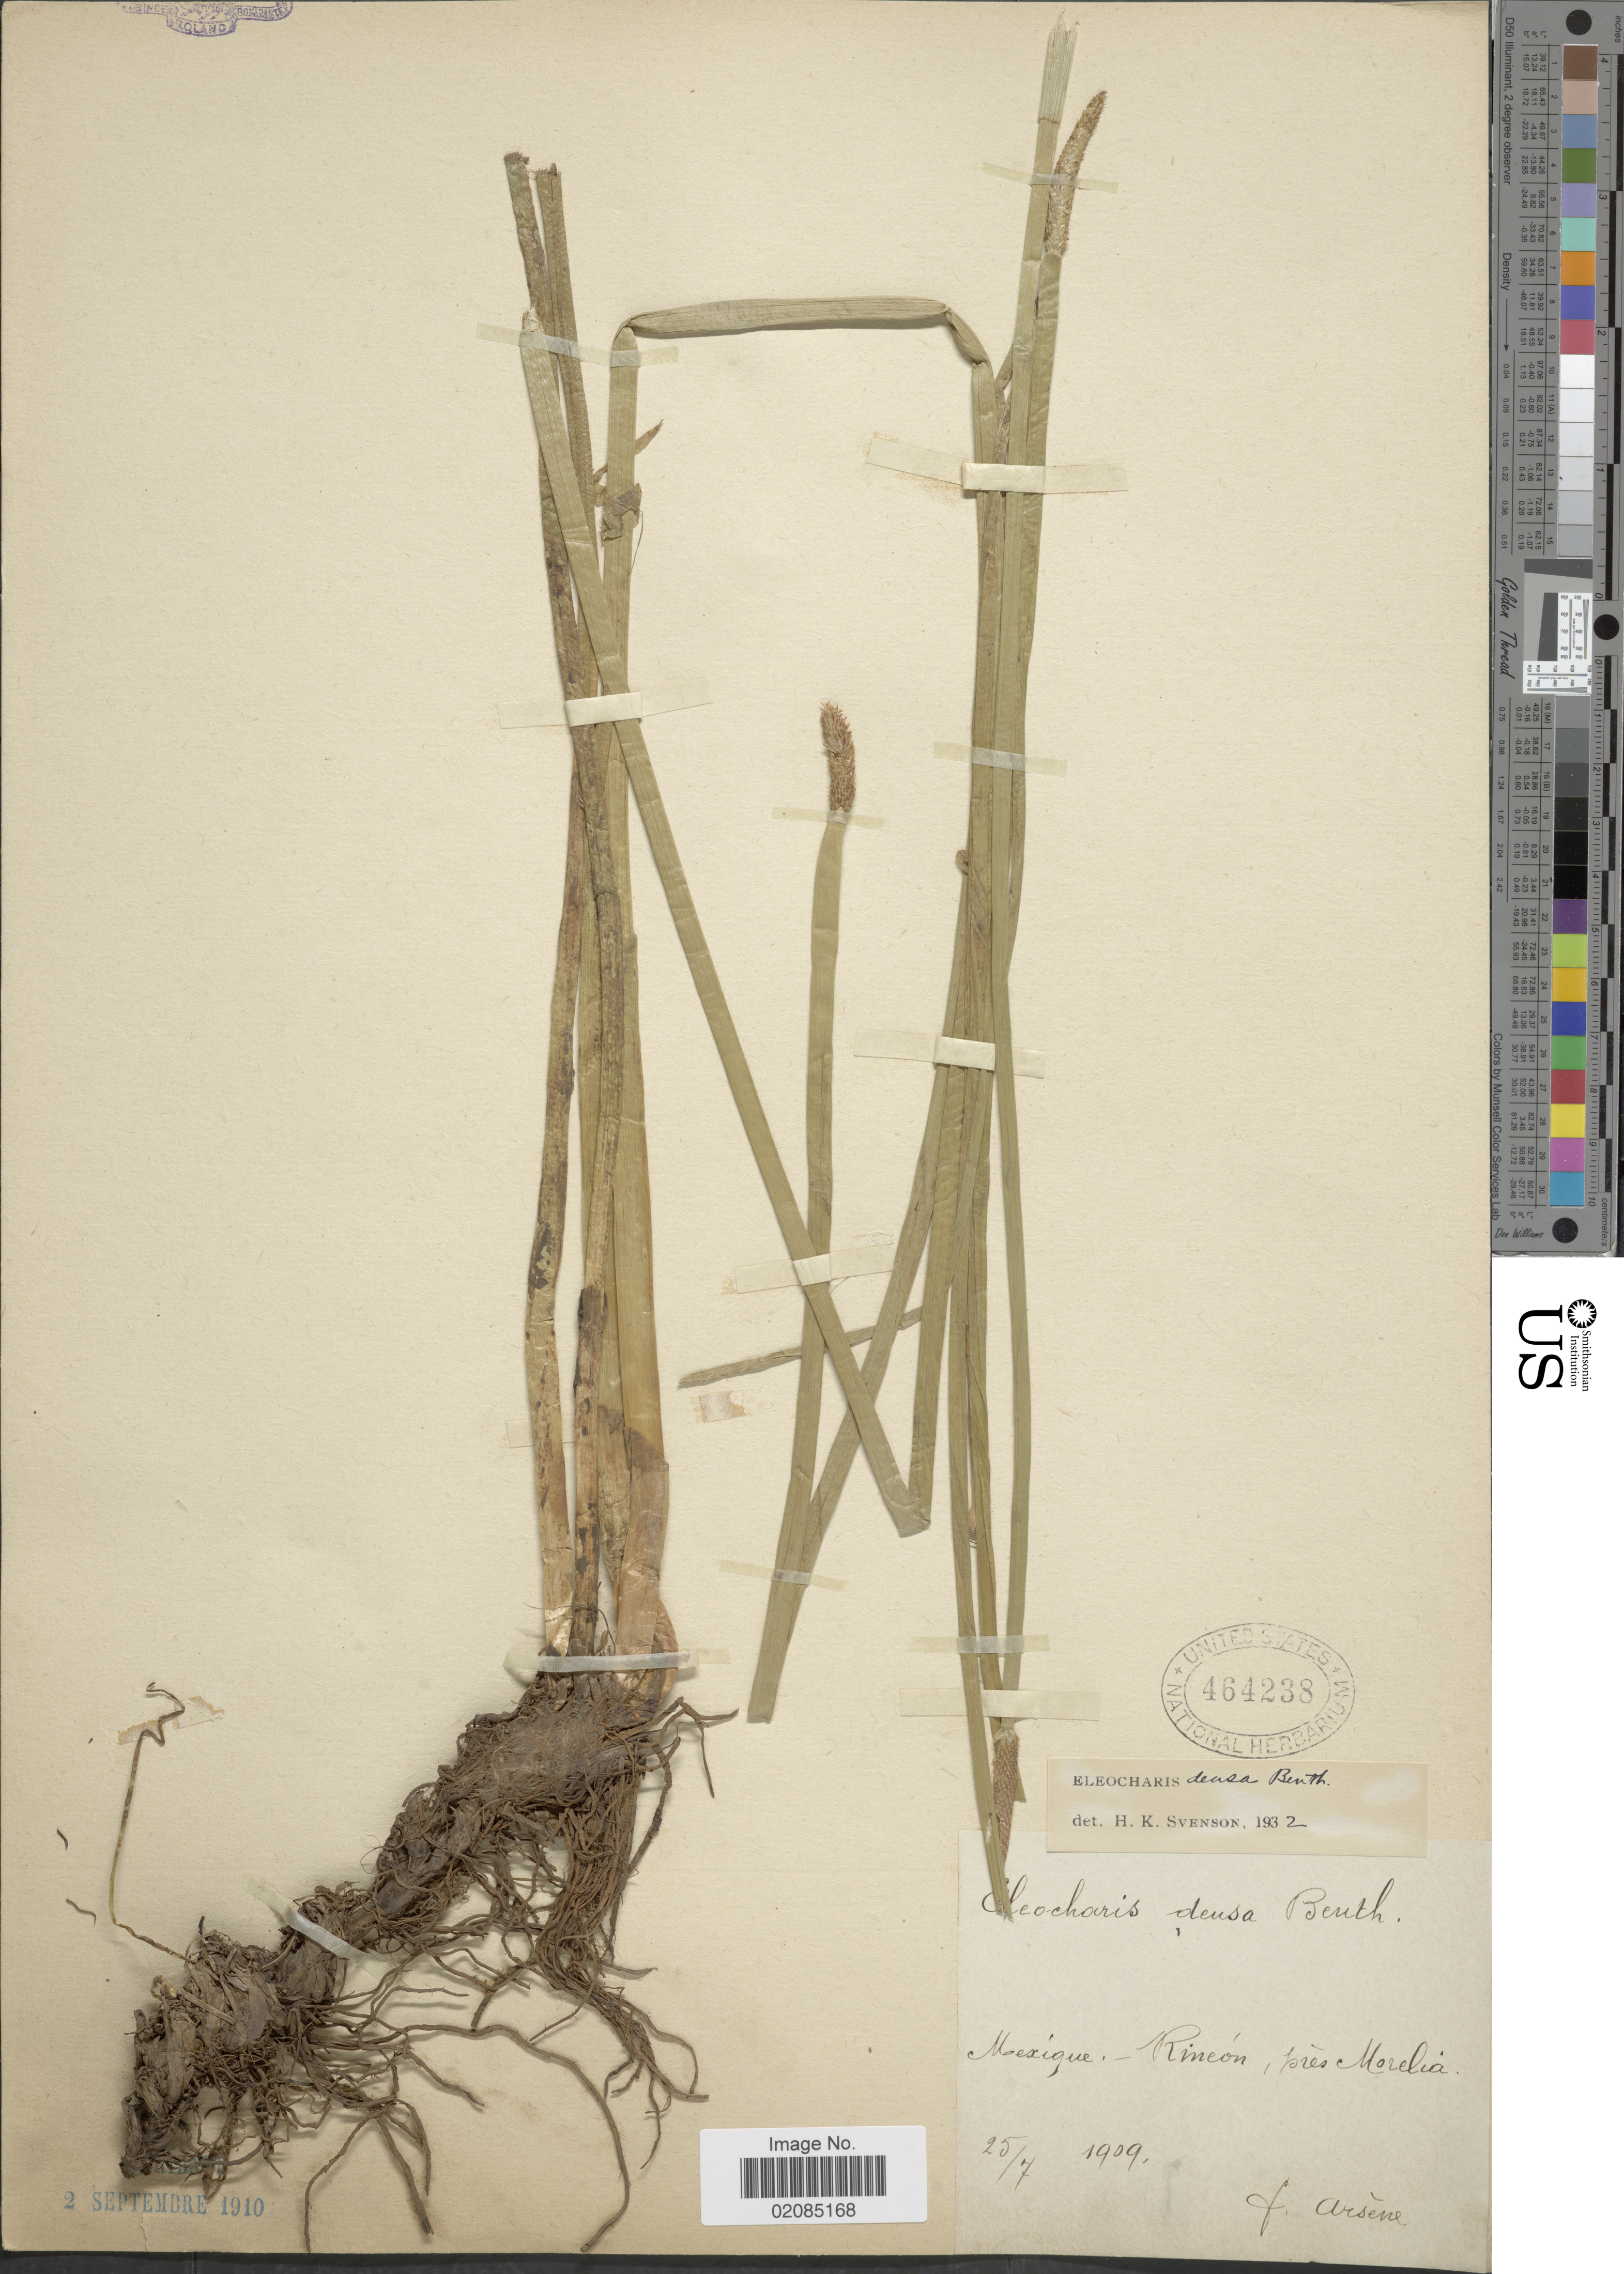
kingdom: Plantae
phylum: Tracheophyta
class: Liliopsida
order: Poales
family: Cyperaceae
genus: Eleocharis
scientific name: Eleocharis densa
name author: Benth.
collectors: F. Arsène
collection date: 1909-07-25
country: Mexico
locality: Mexique-Rincon, pres Morelia.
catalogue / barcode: US 46438